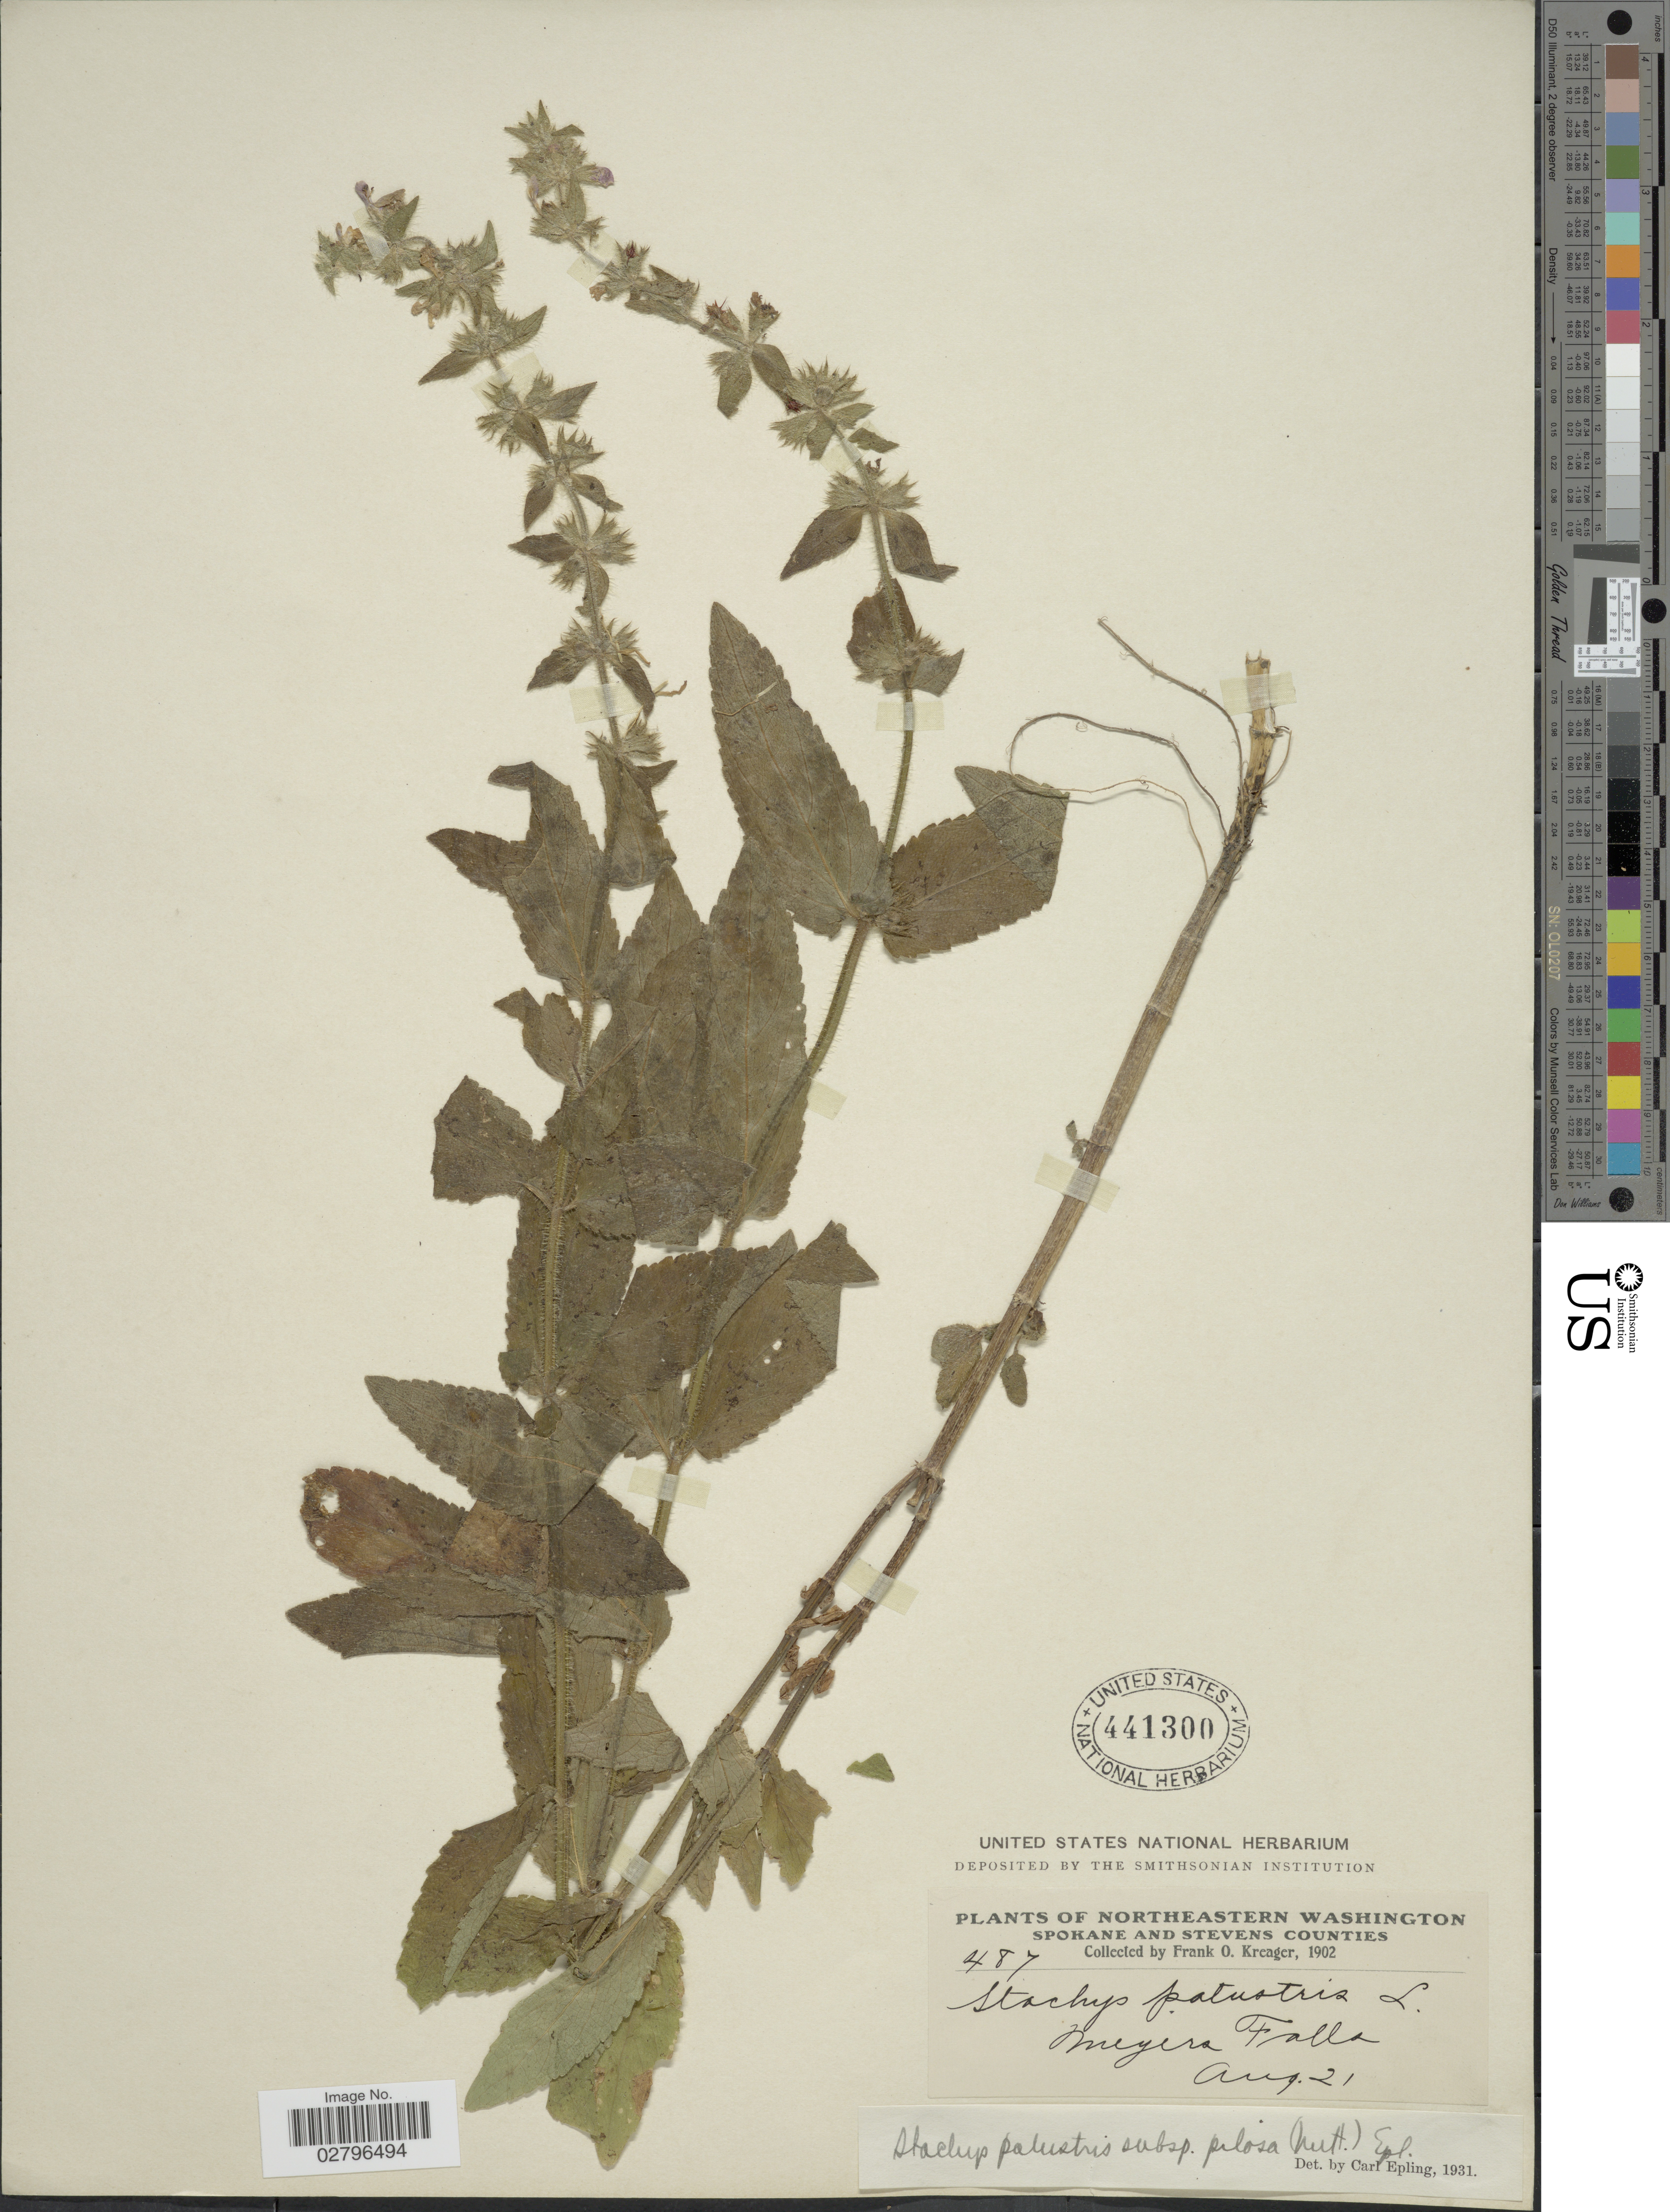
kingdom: Plantae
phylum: Tracheophyta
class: Magnoliopsida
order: Lamiales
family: Lamiaceae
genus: Stachys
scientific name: Stachys palustris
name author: L.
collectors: F. Kreager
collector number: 487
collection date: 1902-08-21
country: United States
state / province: Washington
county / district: Spokane / Stevens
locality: Northeastern Washington. Spokane and Stevens Counties. Meyers Falls.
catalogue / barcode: US 441300